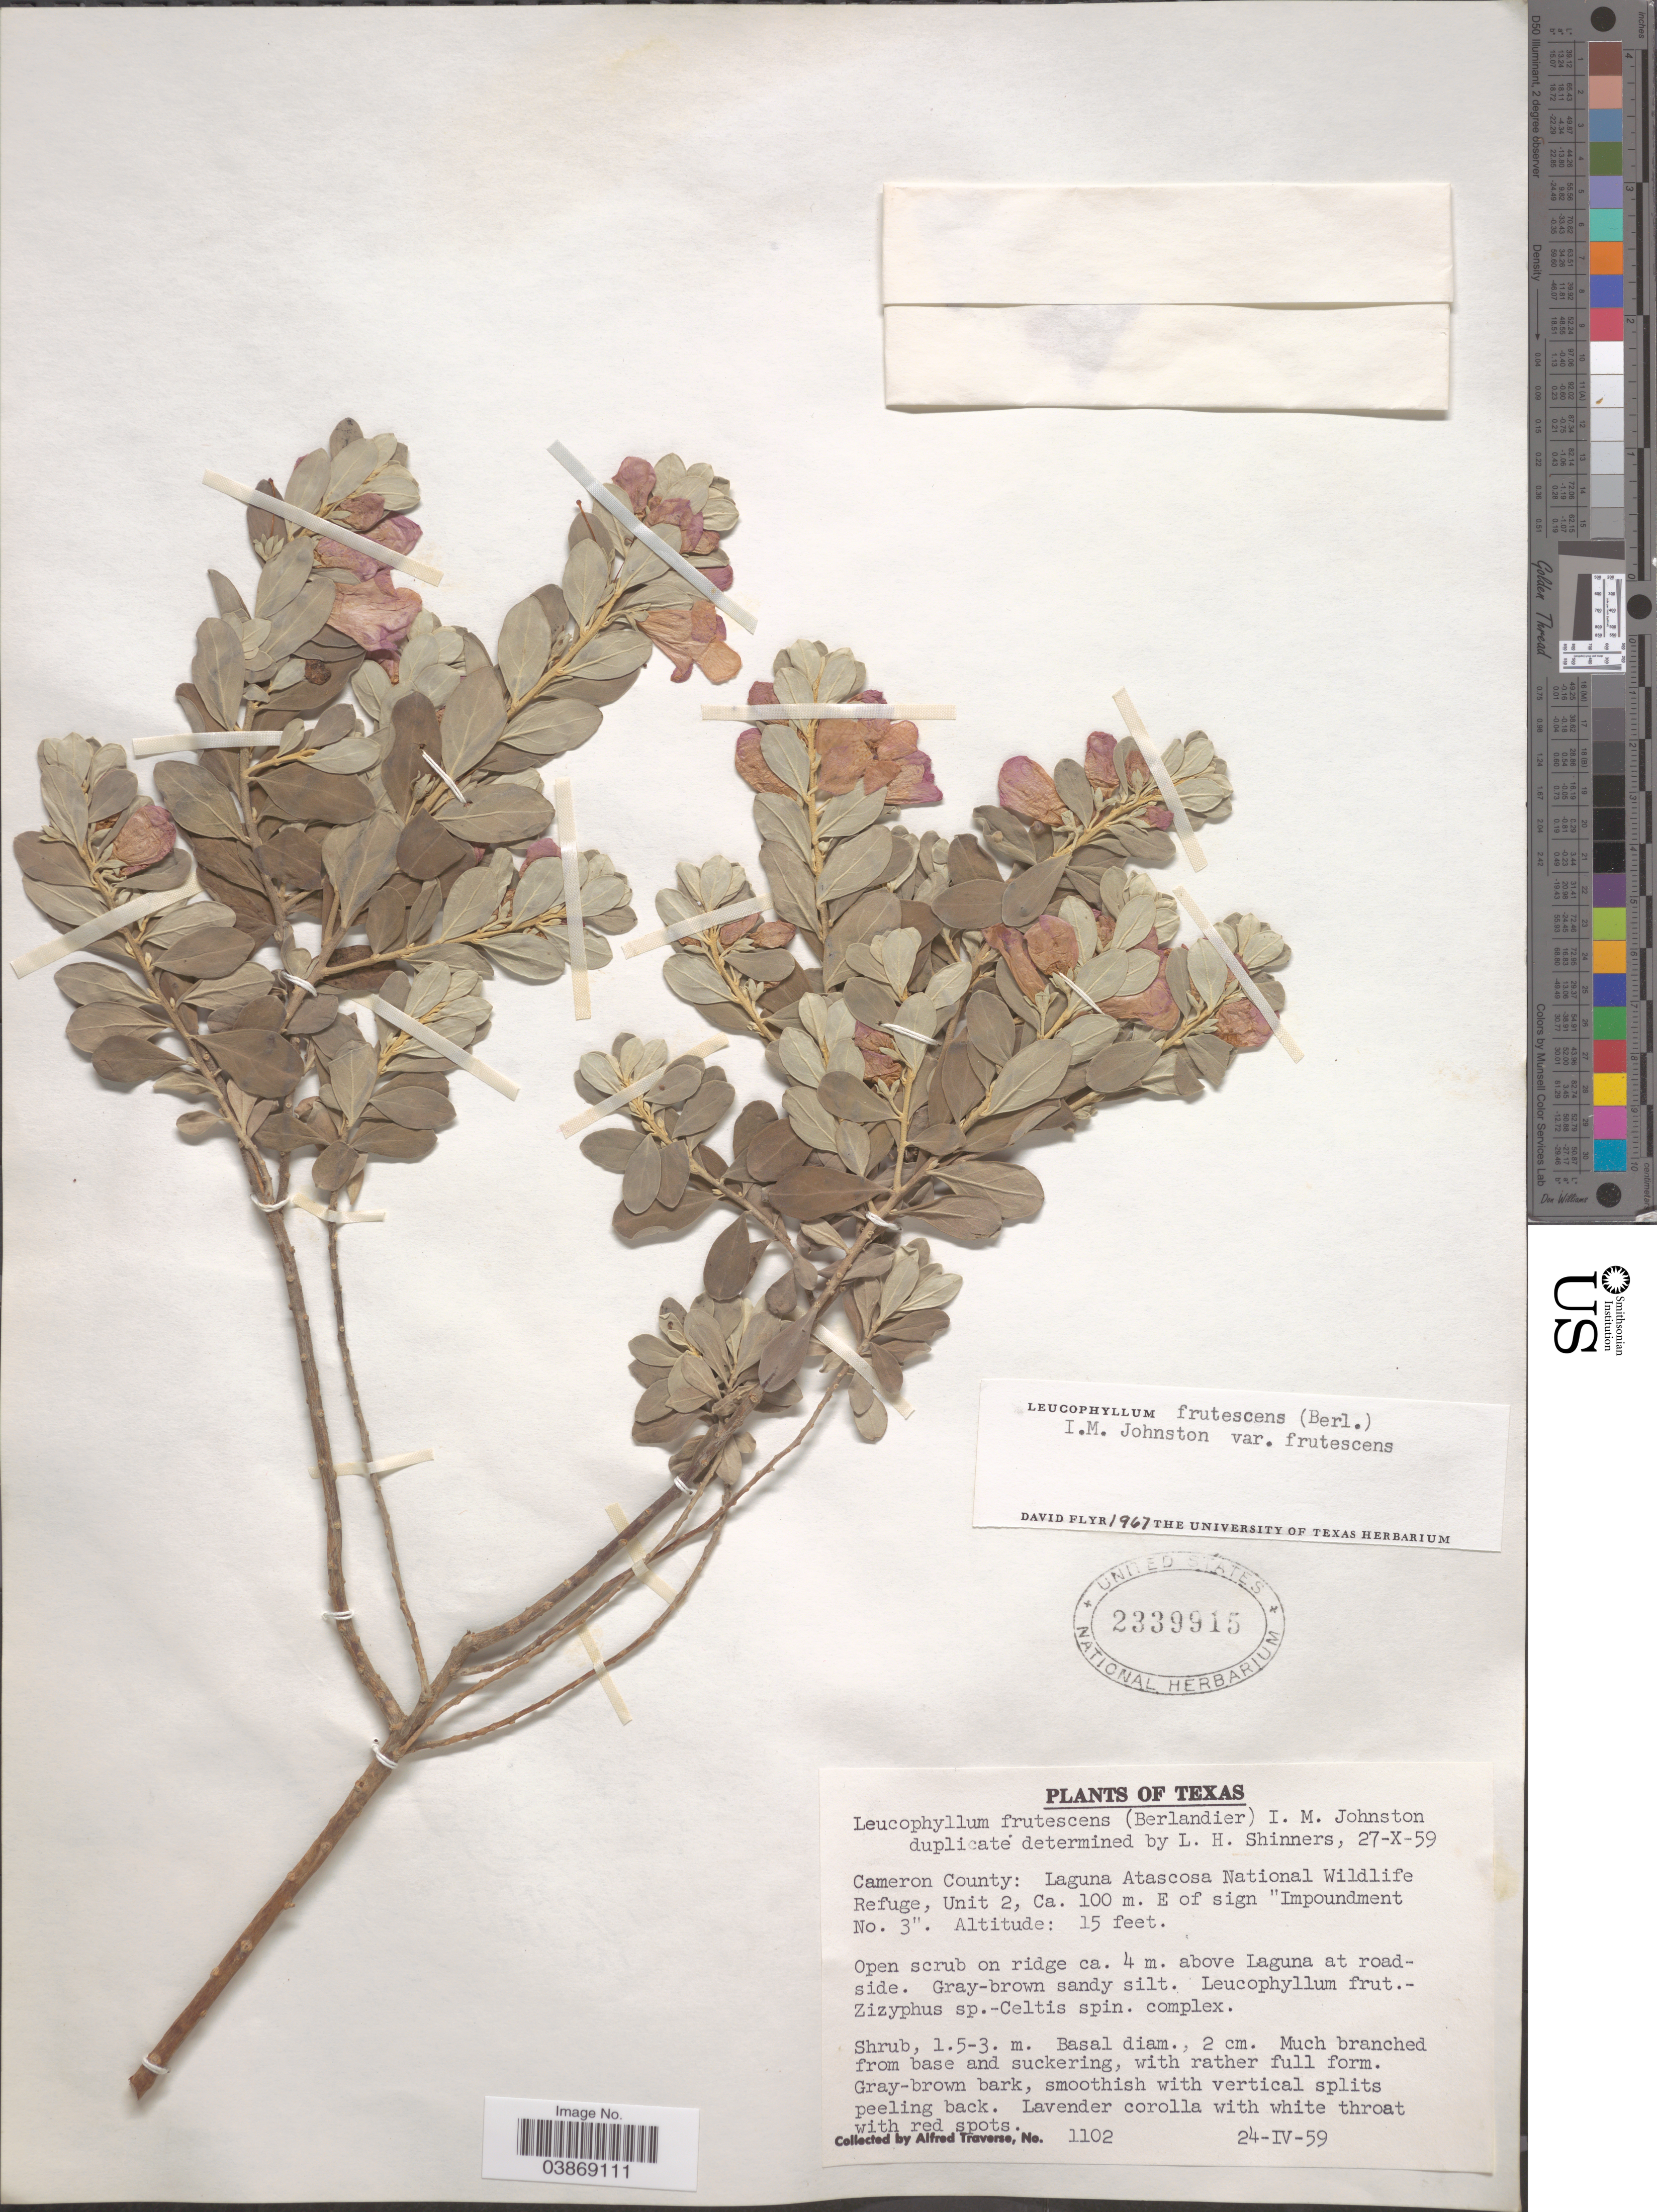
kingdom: Plantae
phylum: Tracheophyta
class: Magnoliopsida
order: Lamiales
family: Scrophulariaceae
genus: Leucophyllum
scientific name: Leucophyllum frutescens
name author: (Berland.) I.M. Johnst.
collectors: A. Traverse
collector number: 1102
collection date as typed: Transcribed d/m/y: 24/4/59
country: United States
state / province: Texas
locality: Cameron County: Laguna Atascosa National Wildlife Refuge, Unite 2, Ca. 100 m. E of sign "Impoundment No. 3".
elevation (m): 5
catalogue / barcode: US 2339915